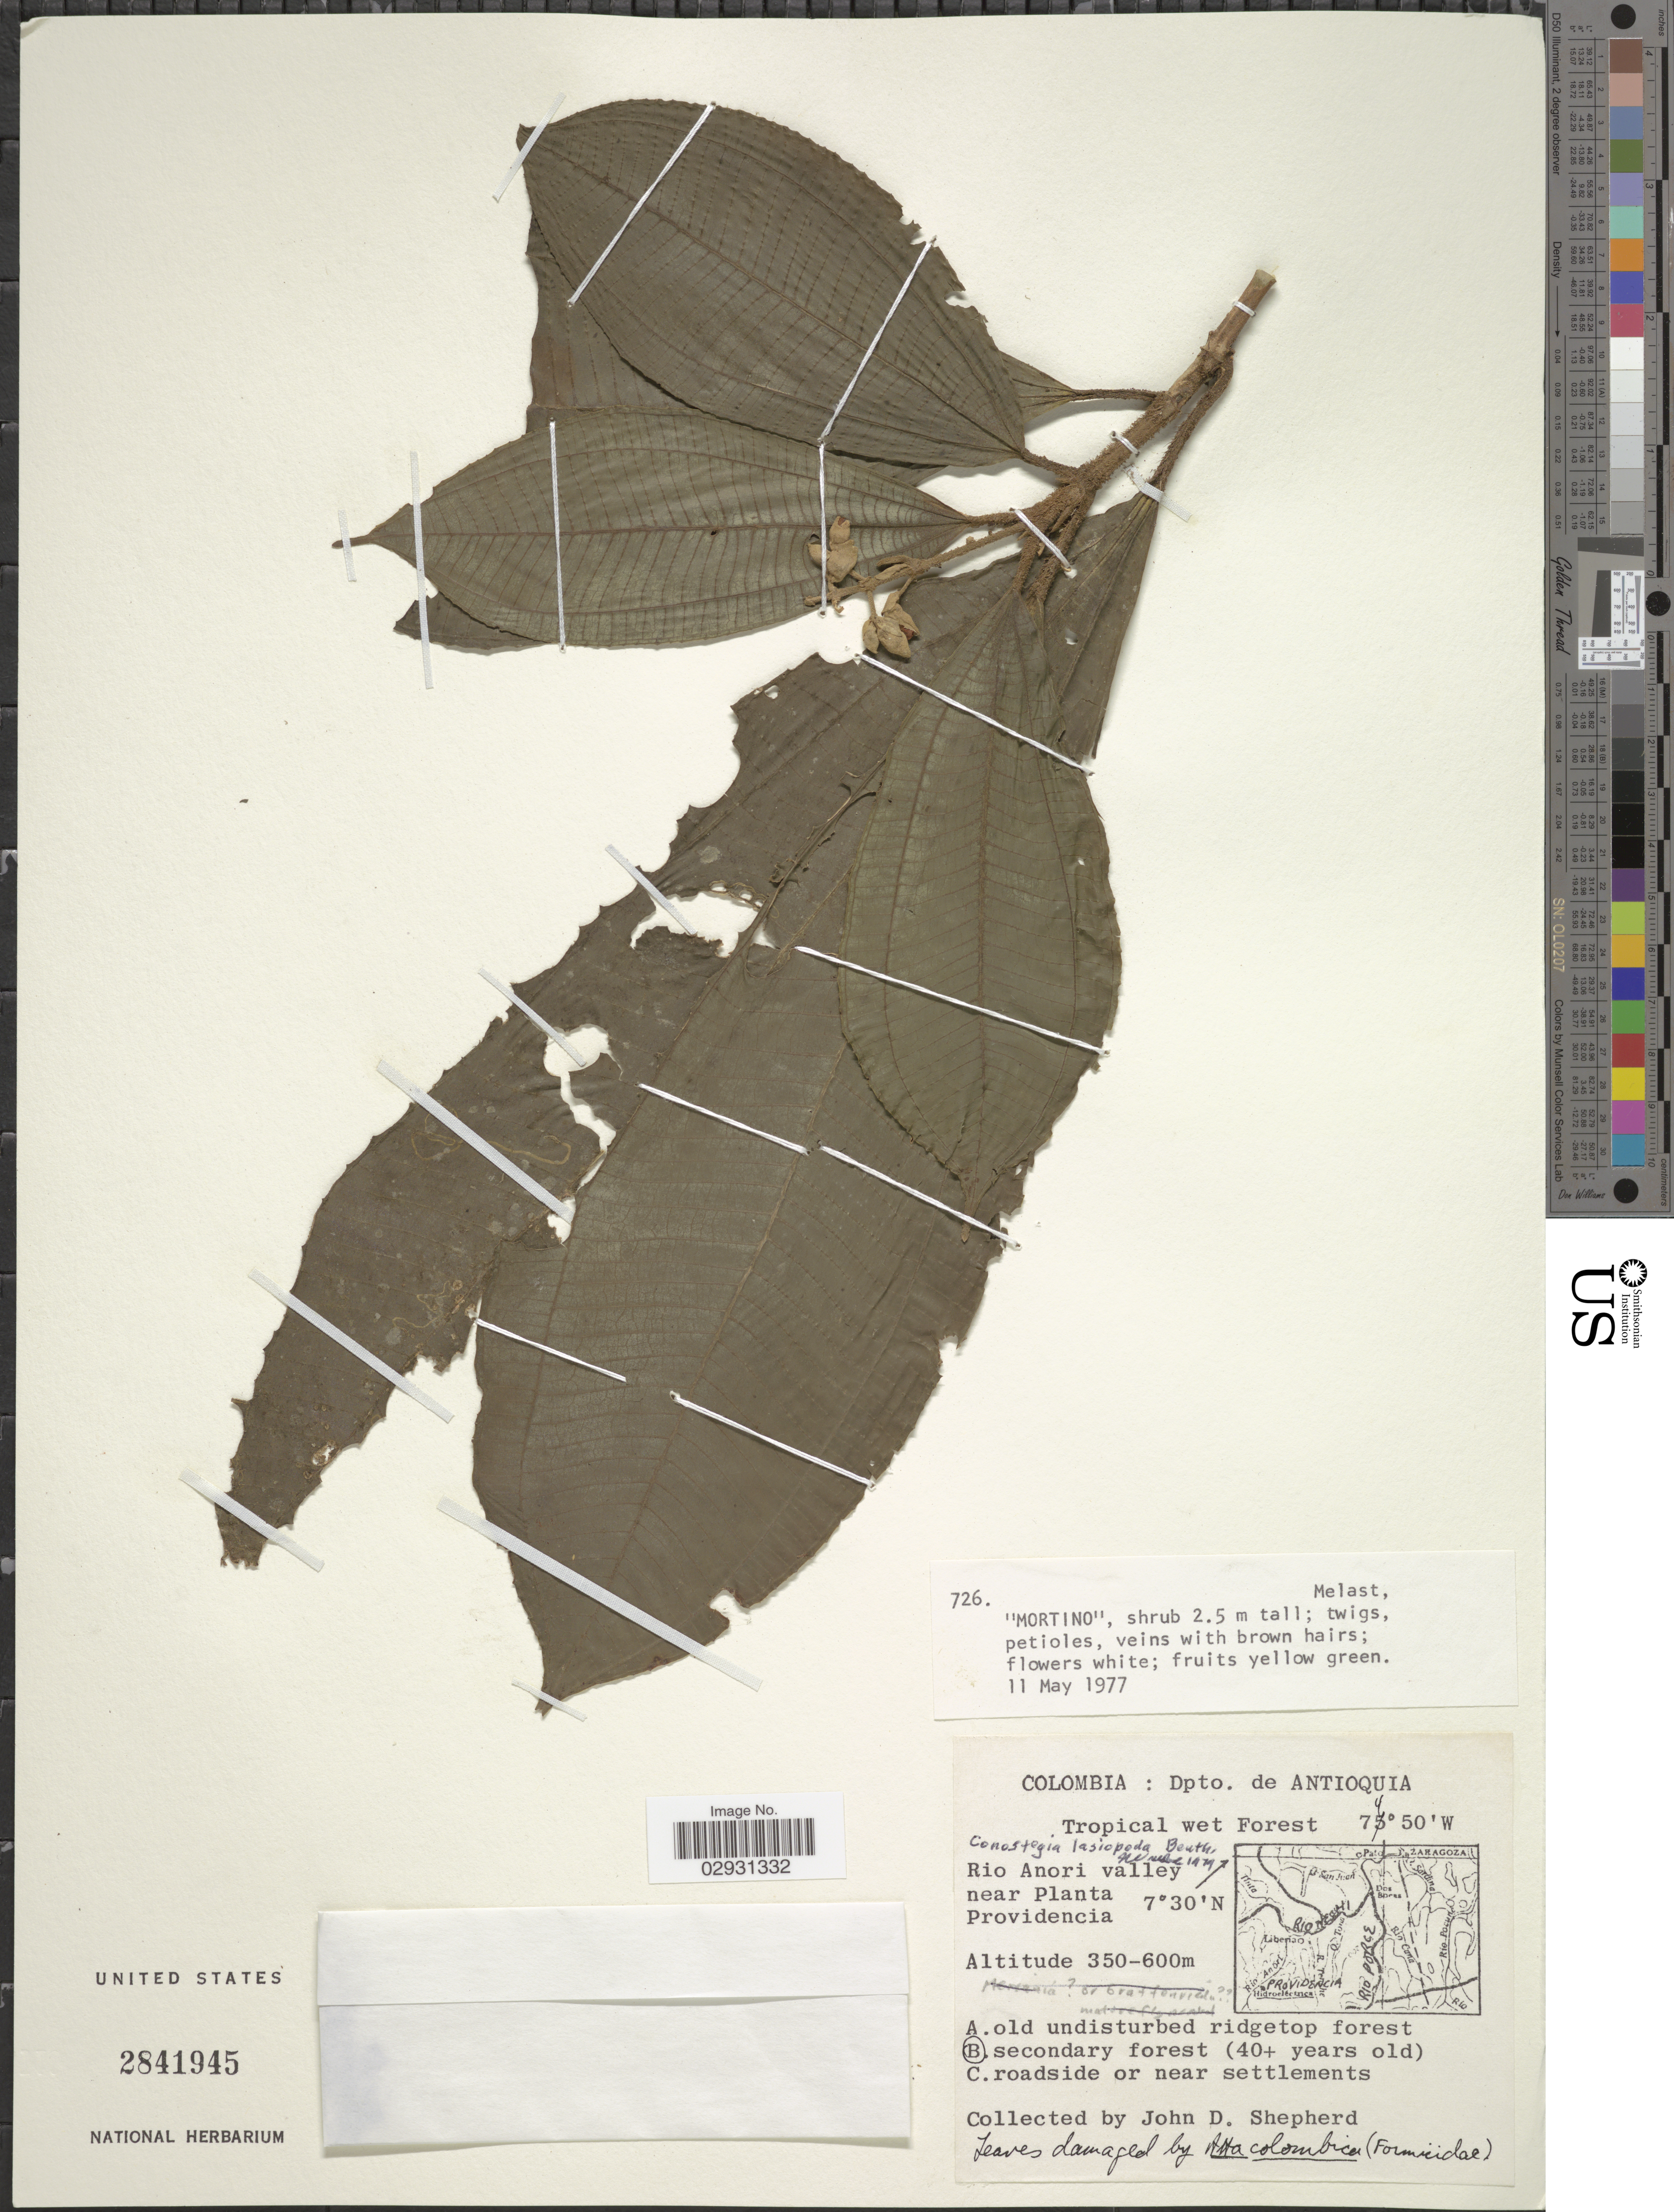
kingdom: Plantae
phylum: Tracheophyta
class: Magnoliopsida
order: Myrtales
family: Melastomataceae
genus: Conostegia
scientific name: Conostegia lasiopoda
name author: Benth.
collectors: J. D. Shepherd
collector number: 726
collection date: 1977-05-11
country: Colombia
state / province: Antioquia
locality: Dpto. de Antioquia. Tropical wet Forest. Rio Anori valley near Planta Providencia.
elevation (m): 350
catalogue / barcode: US 2841945